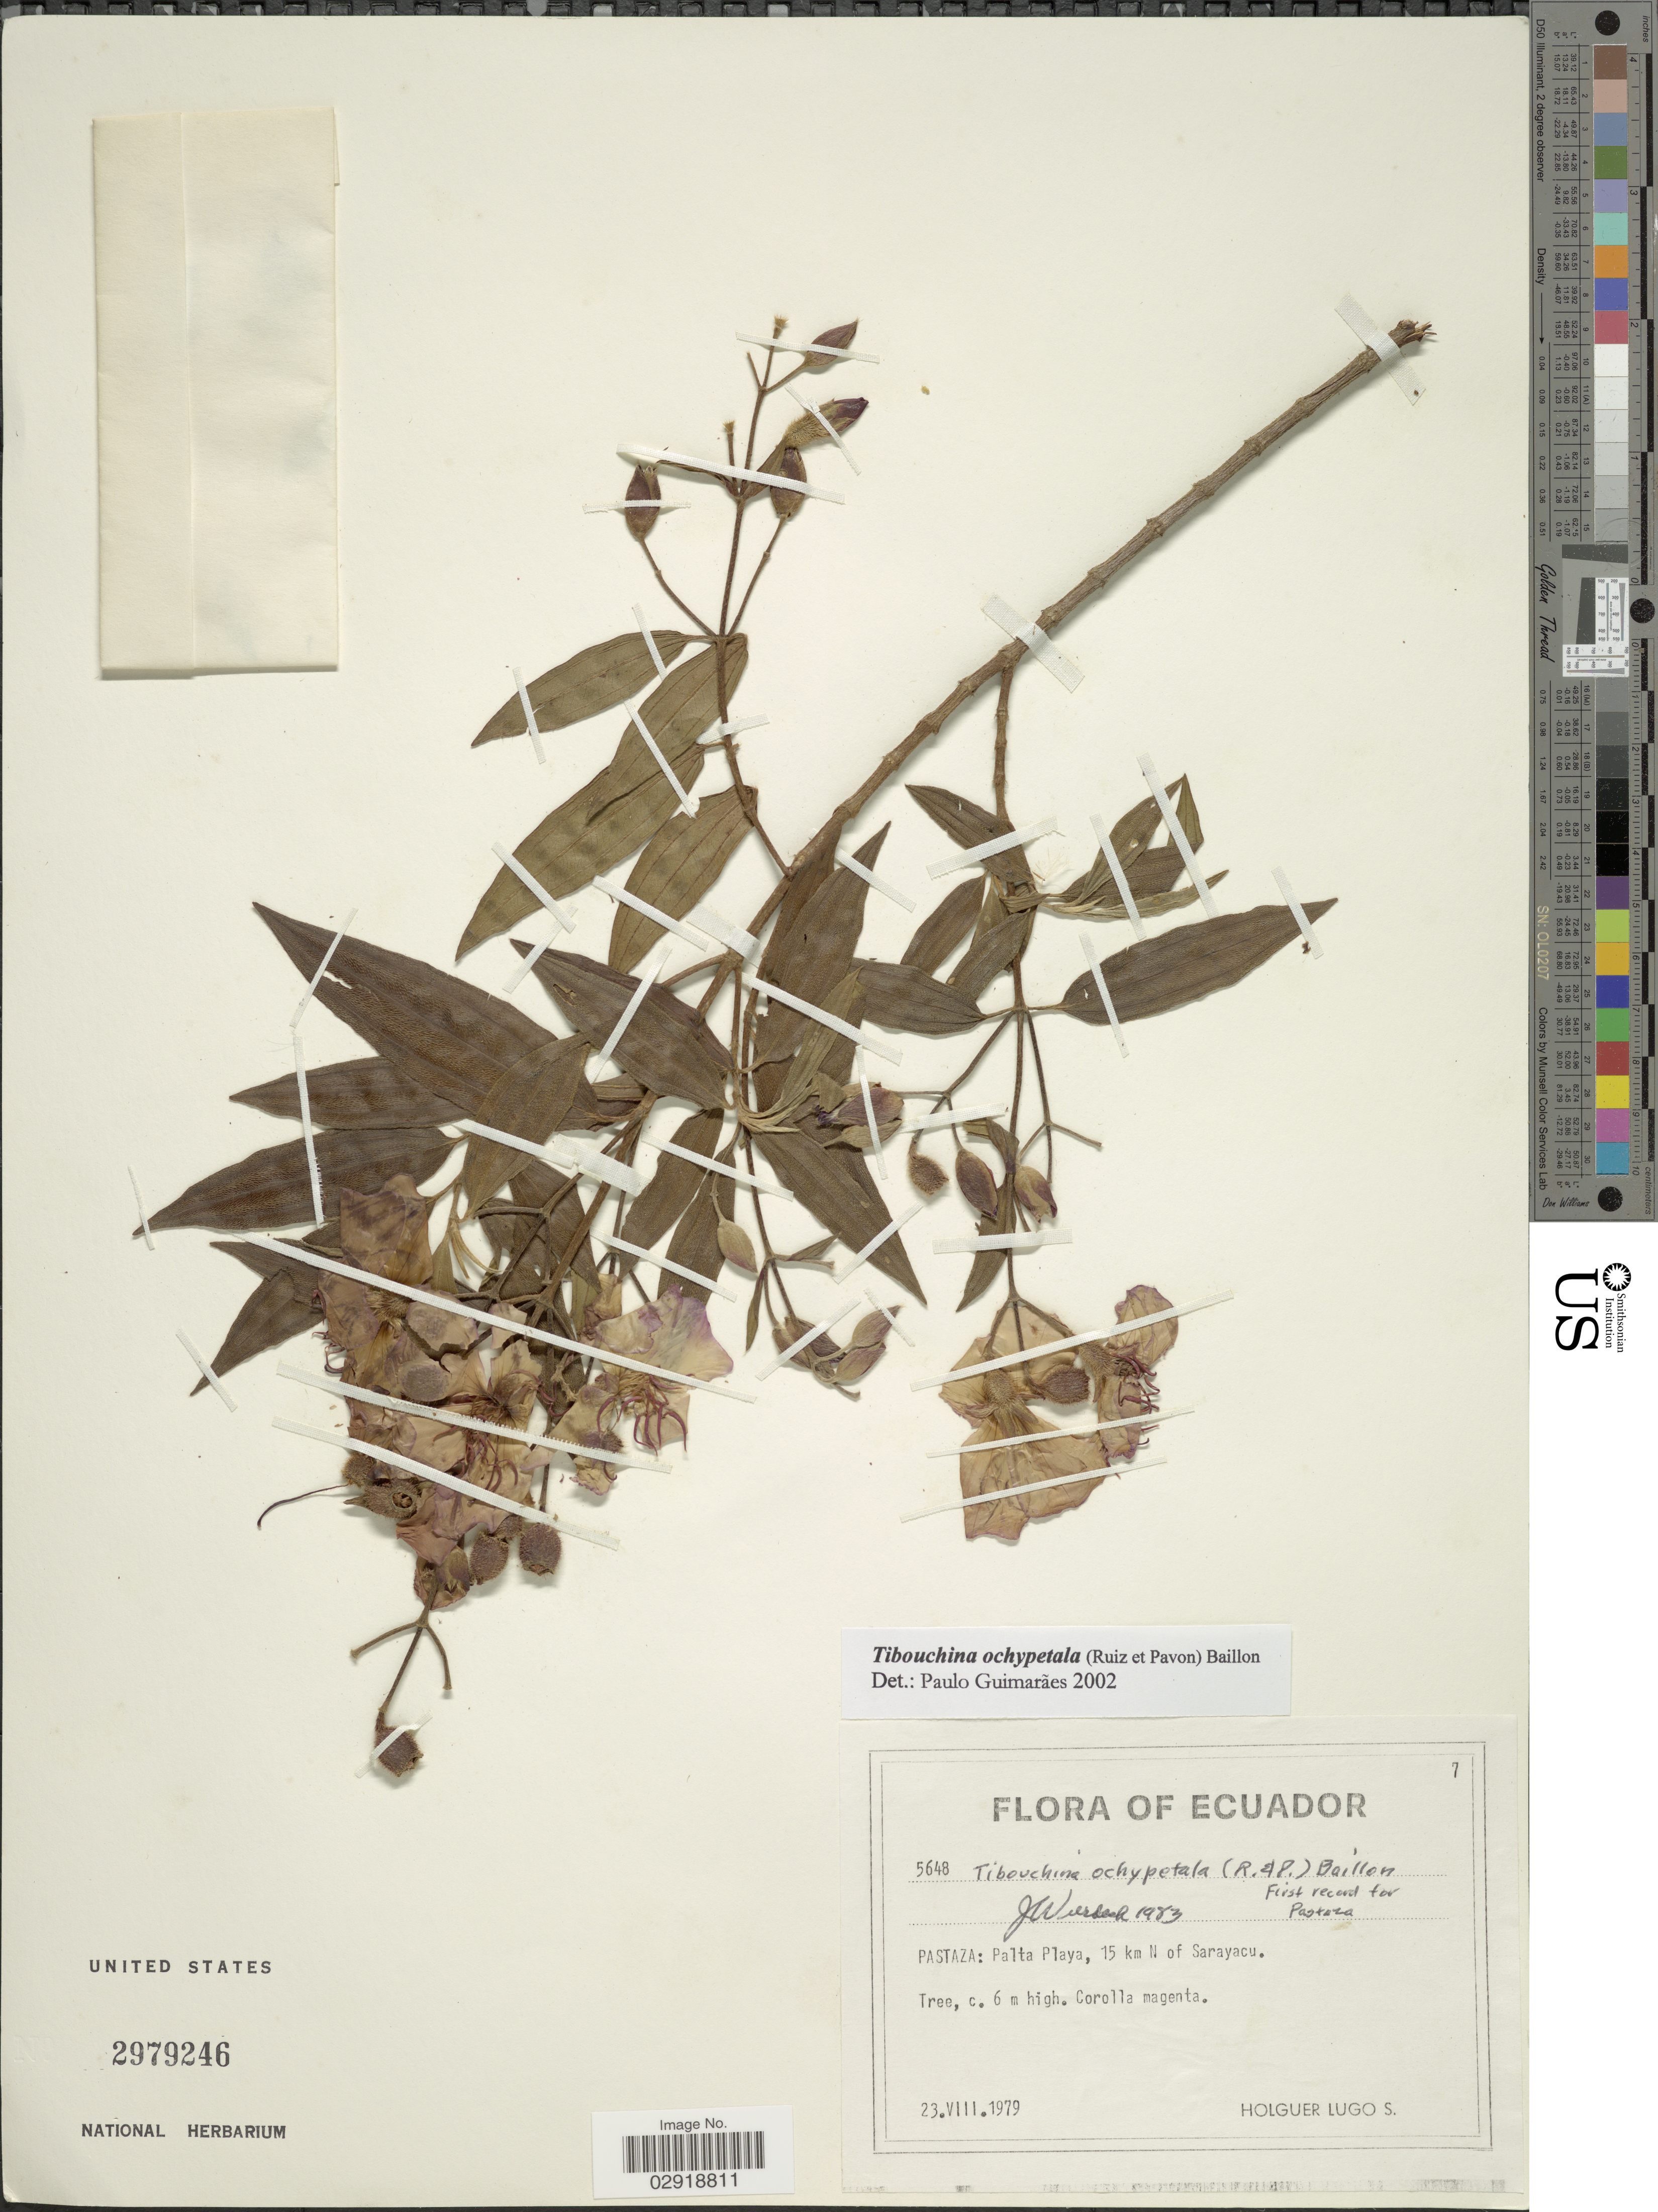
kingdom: Plantae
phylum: Tracheophyta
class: Magnoliopsida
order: Myrtales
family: Melastomataceae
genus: Pleroma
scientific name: Pleroma ochypetalum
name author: (Ruiz & Pav.) D. Don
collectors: H. Lugo S.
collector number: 5648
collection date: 1979-08-23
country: Ecuador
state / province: Pastaza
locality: Palta Playa, 15 km N of Sarayacu.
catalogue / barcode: US 2979246